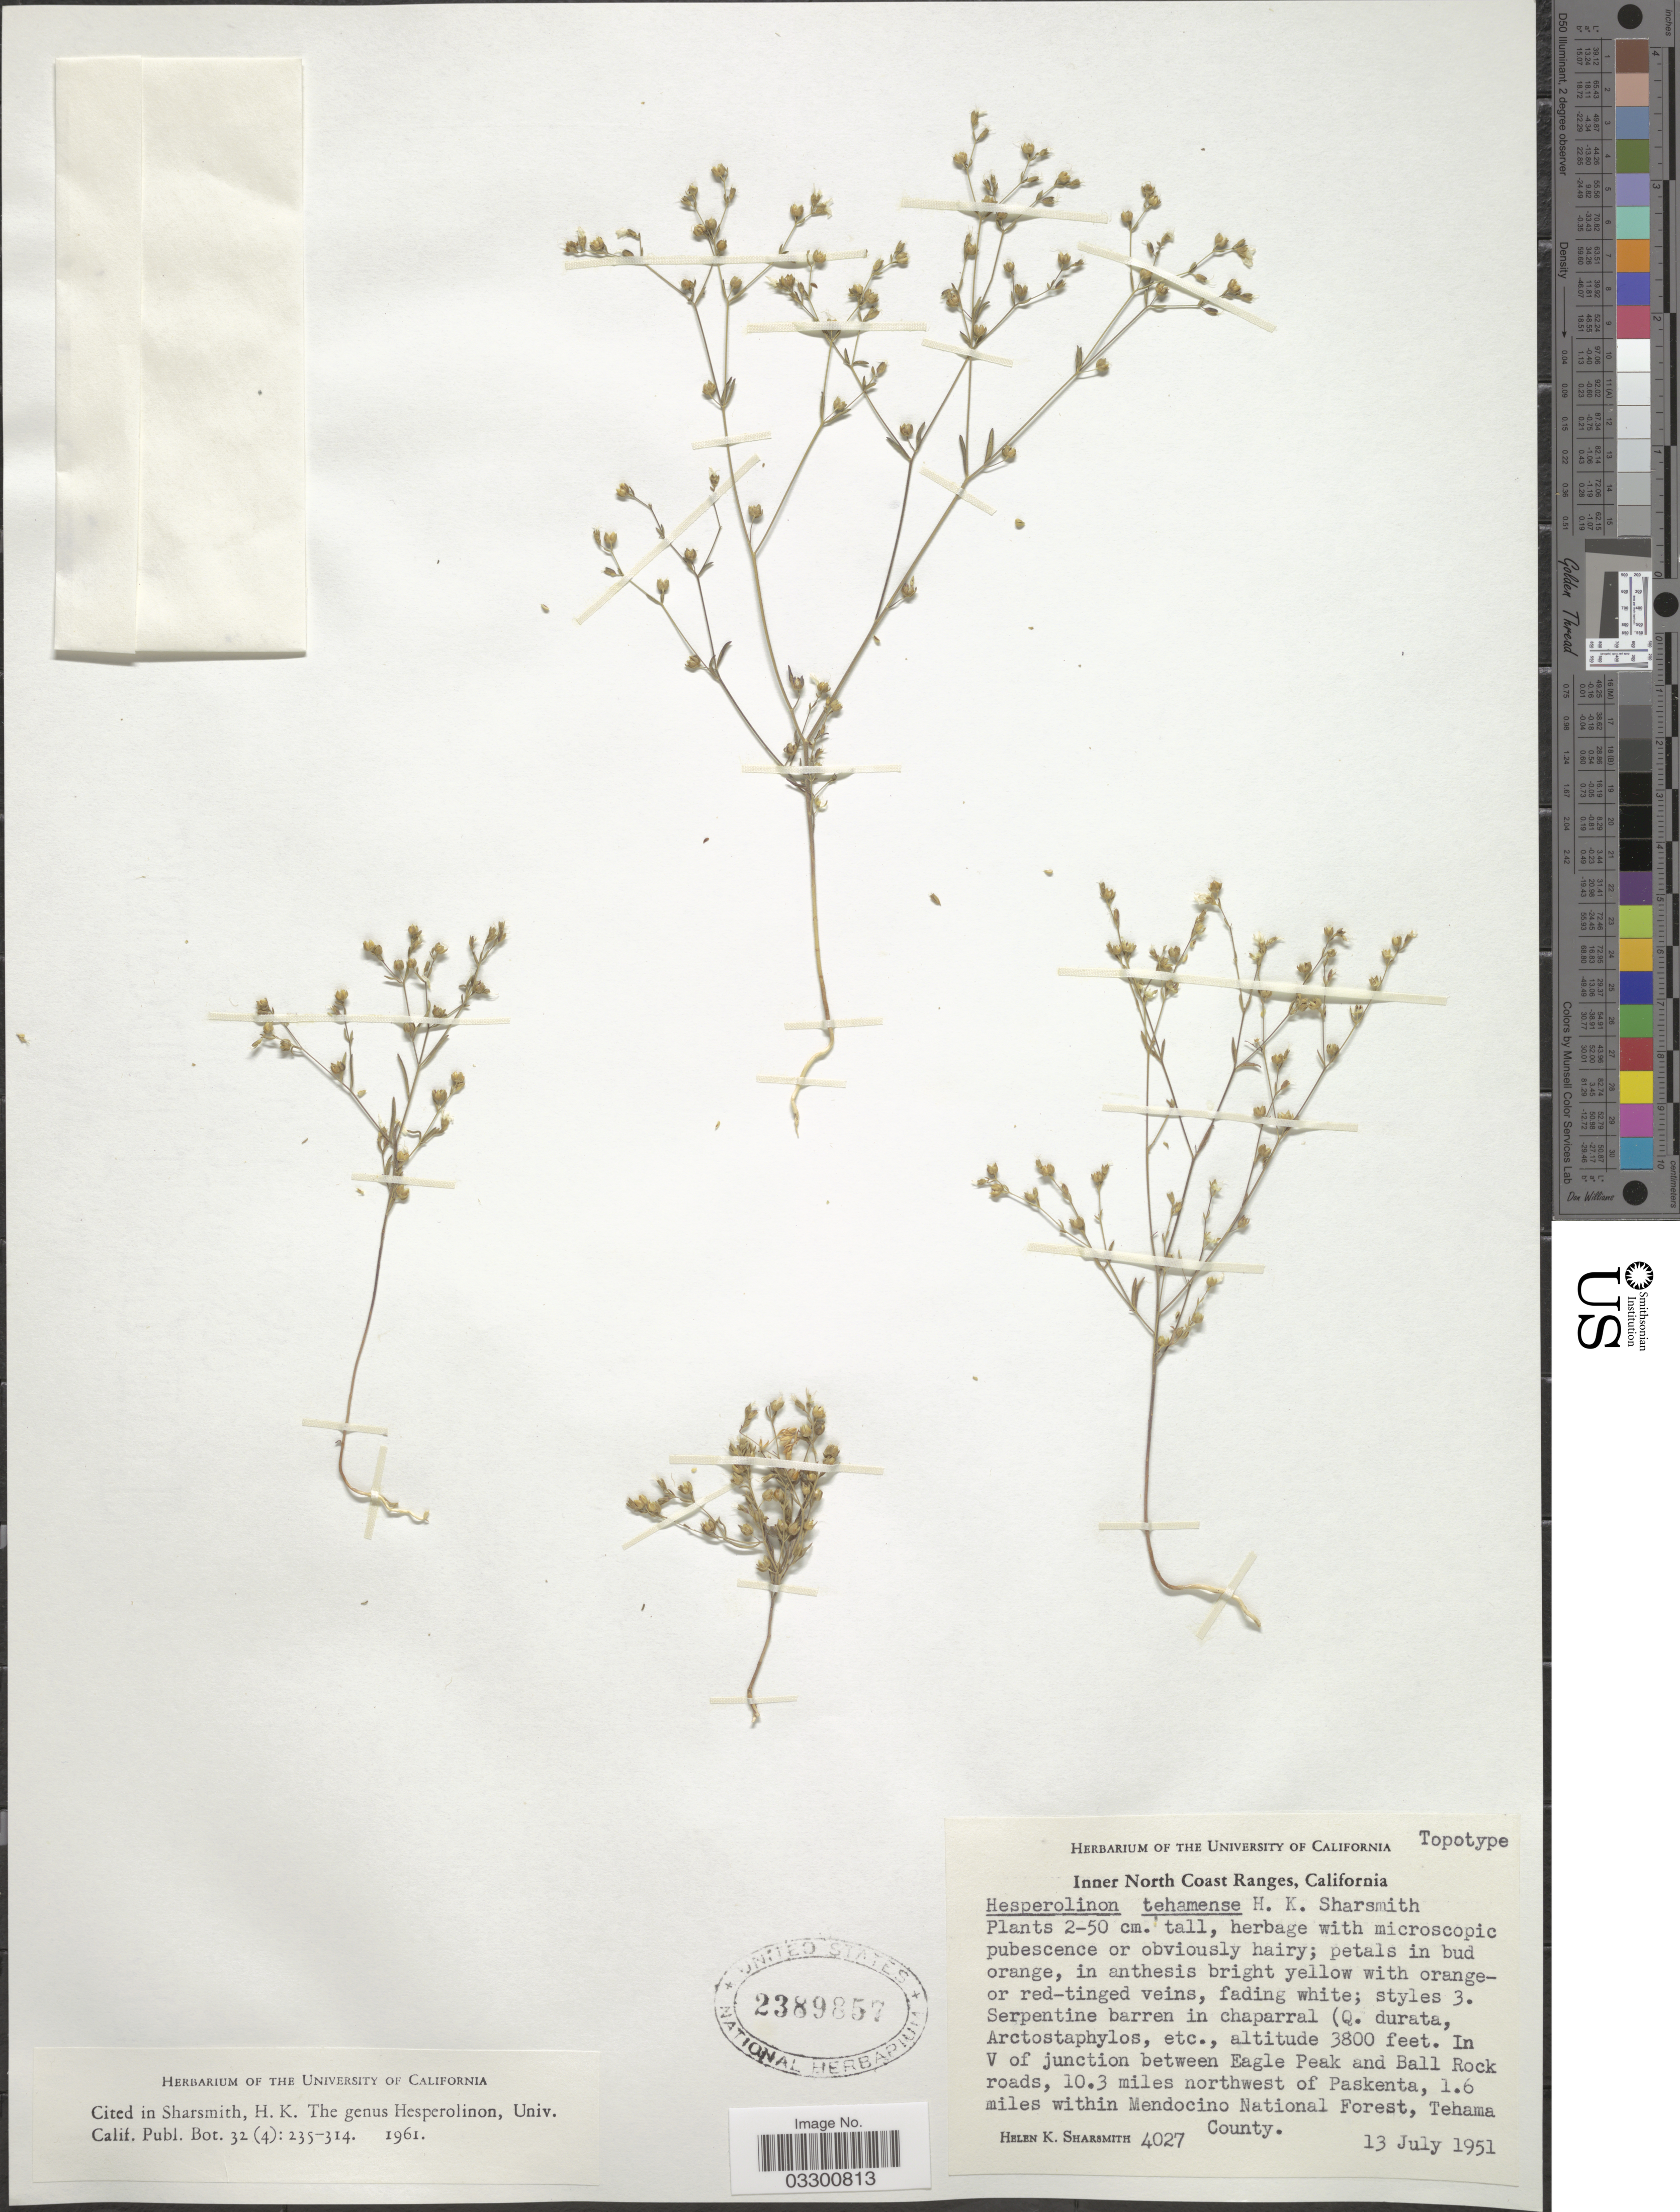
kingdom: Plantae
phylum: Tracheophyta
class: Magnoliopsida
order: Malpighiales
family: Linaceae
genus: Linum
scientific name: Linum tehamense (H. Sharsm.) comb. nov. ined.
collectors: H. Sharsmith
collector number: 4027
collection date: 1951-07-13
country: United States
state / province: California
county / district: Tehama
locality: Inner North Coast Ranges, In V of junction between Eagle Peak and Ball Rock roads, 10.3 miles northwest of Paskenta, 1.6 miles within Mendocino National Forest, Tehama County.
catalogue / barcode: US 2389857